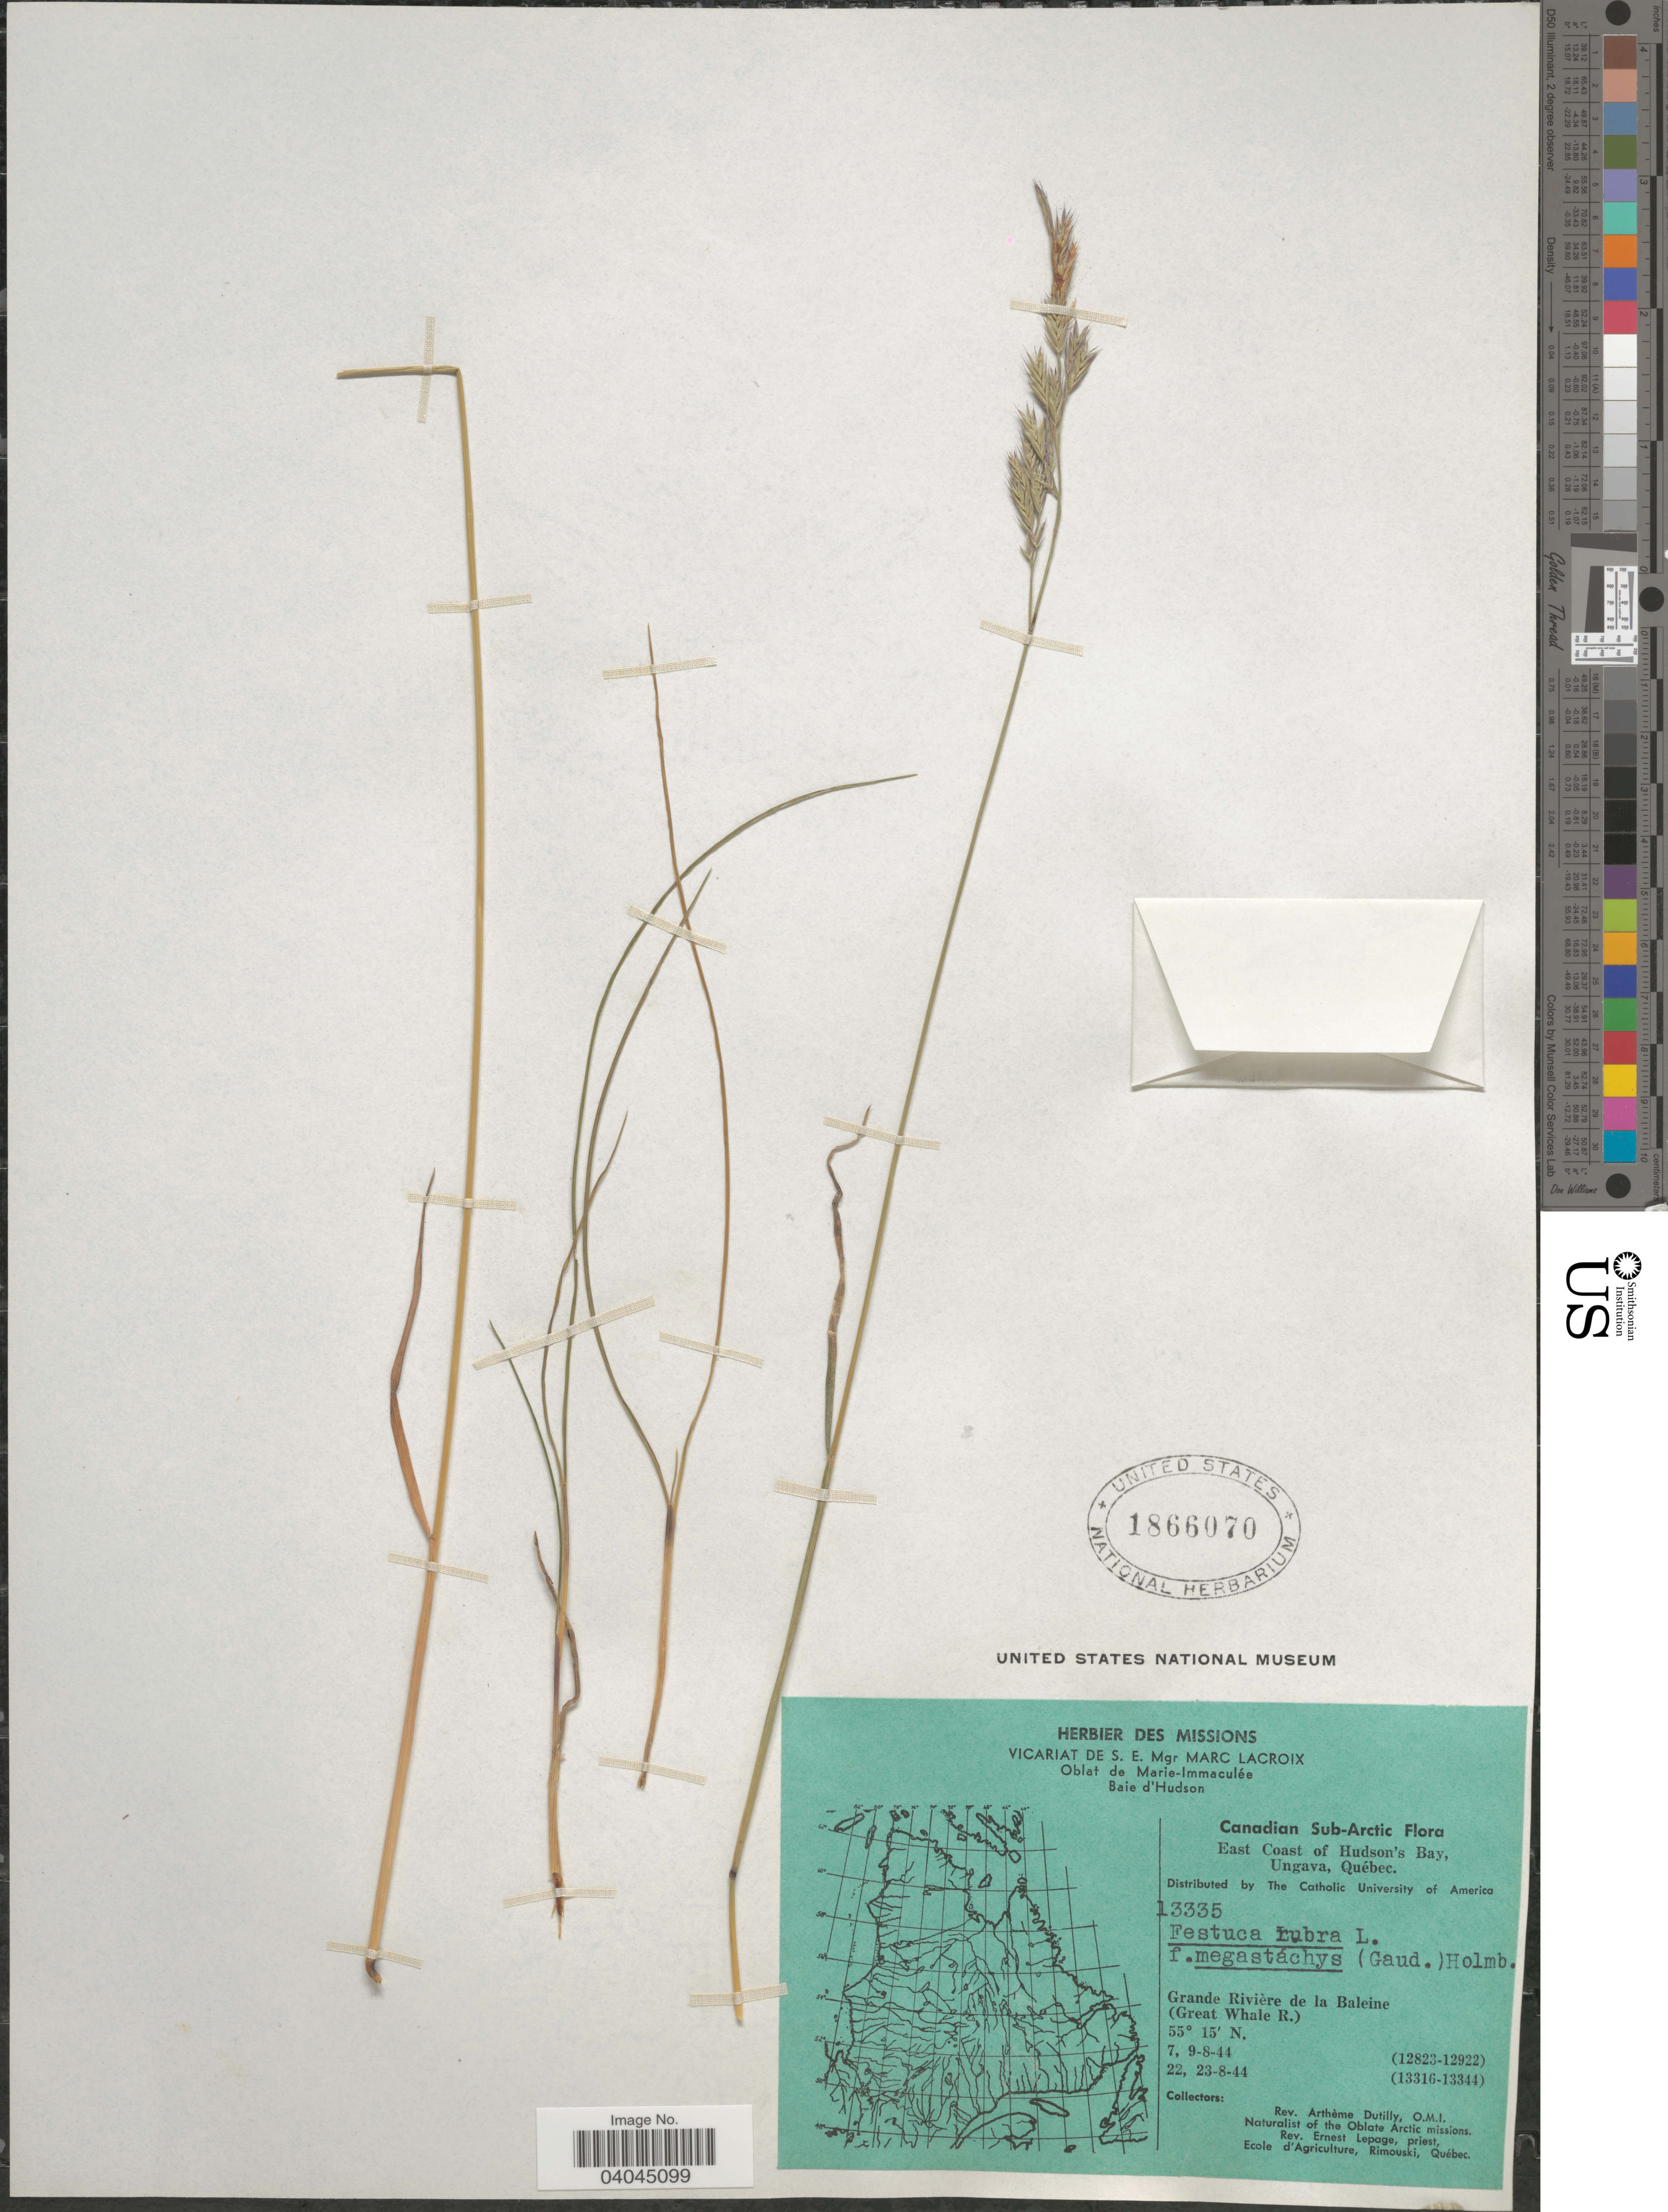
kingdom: Plantae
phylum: Tracheophyta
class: Liliopsida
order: Poales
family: Poaceae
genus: Festuca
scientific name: Festuca rubra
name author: L.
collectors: A. Dutilly & E. Lepage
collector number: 13335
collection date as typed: Transcribed d/m/y: 7/8/44 to 23/8/44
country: Canada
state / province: Quebec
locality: Canadian Sub-Arctic. East Coast of Hudson's Bay, Ungava. Grande Rivière de la Baleine (Great Whale R.).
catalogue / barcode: US 1866070